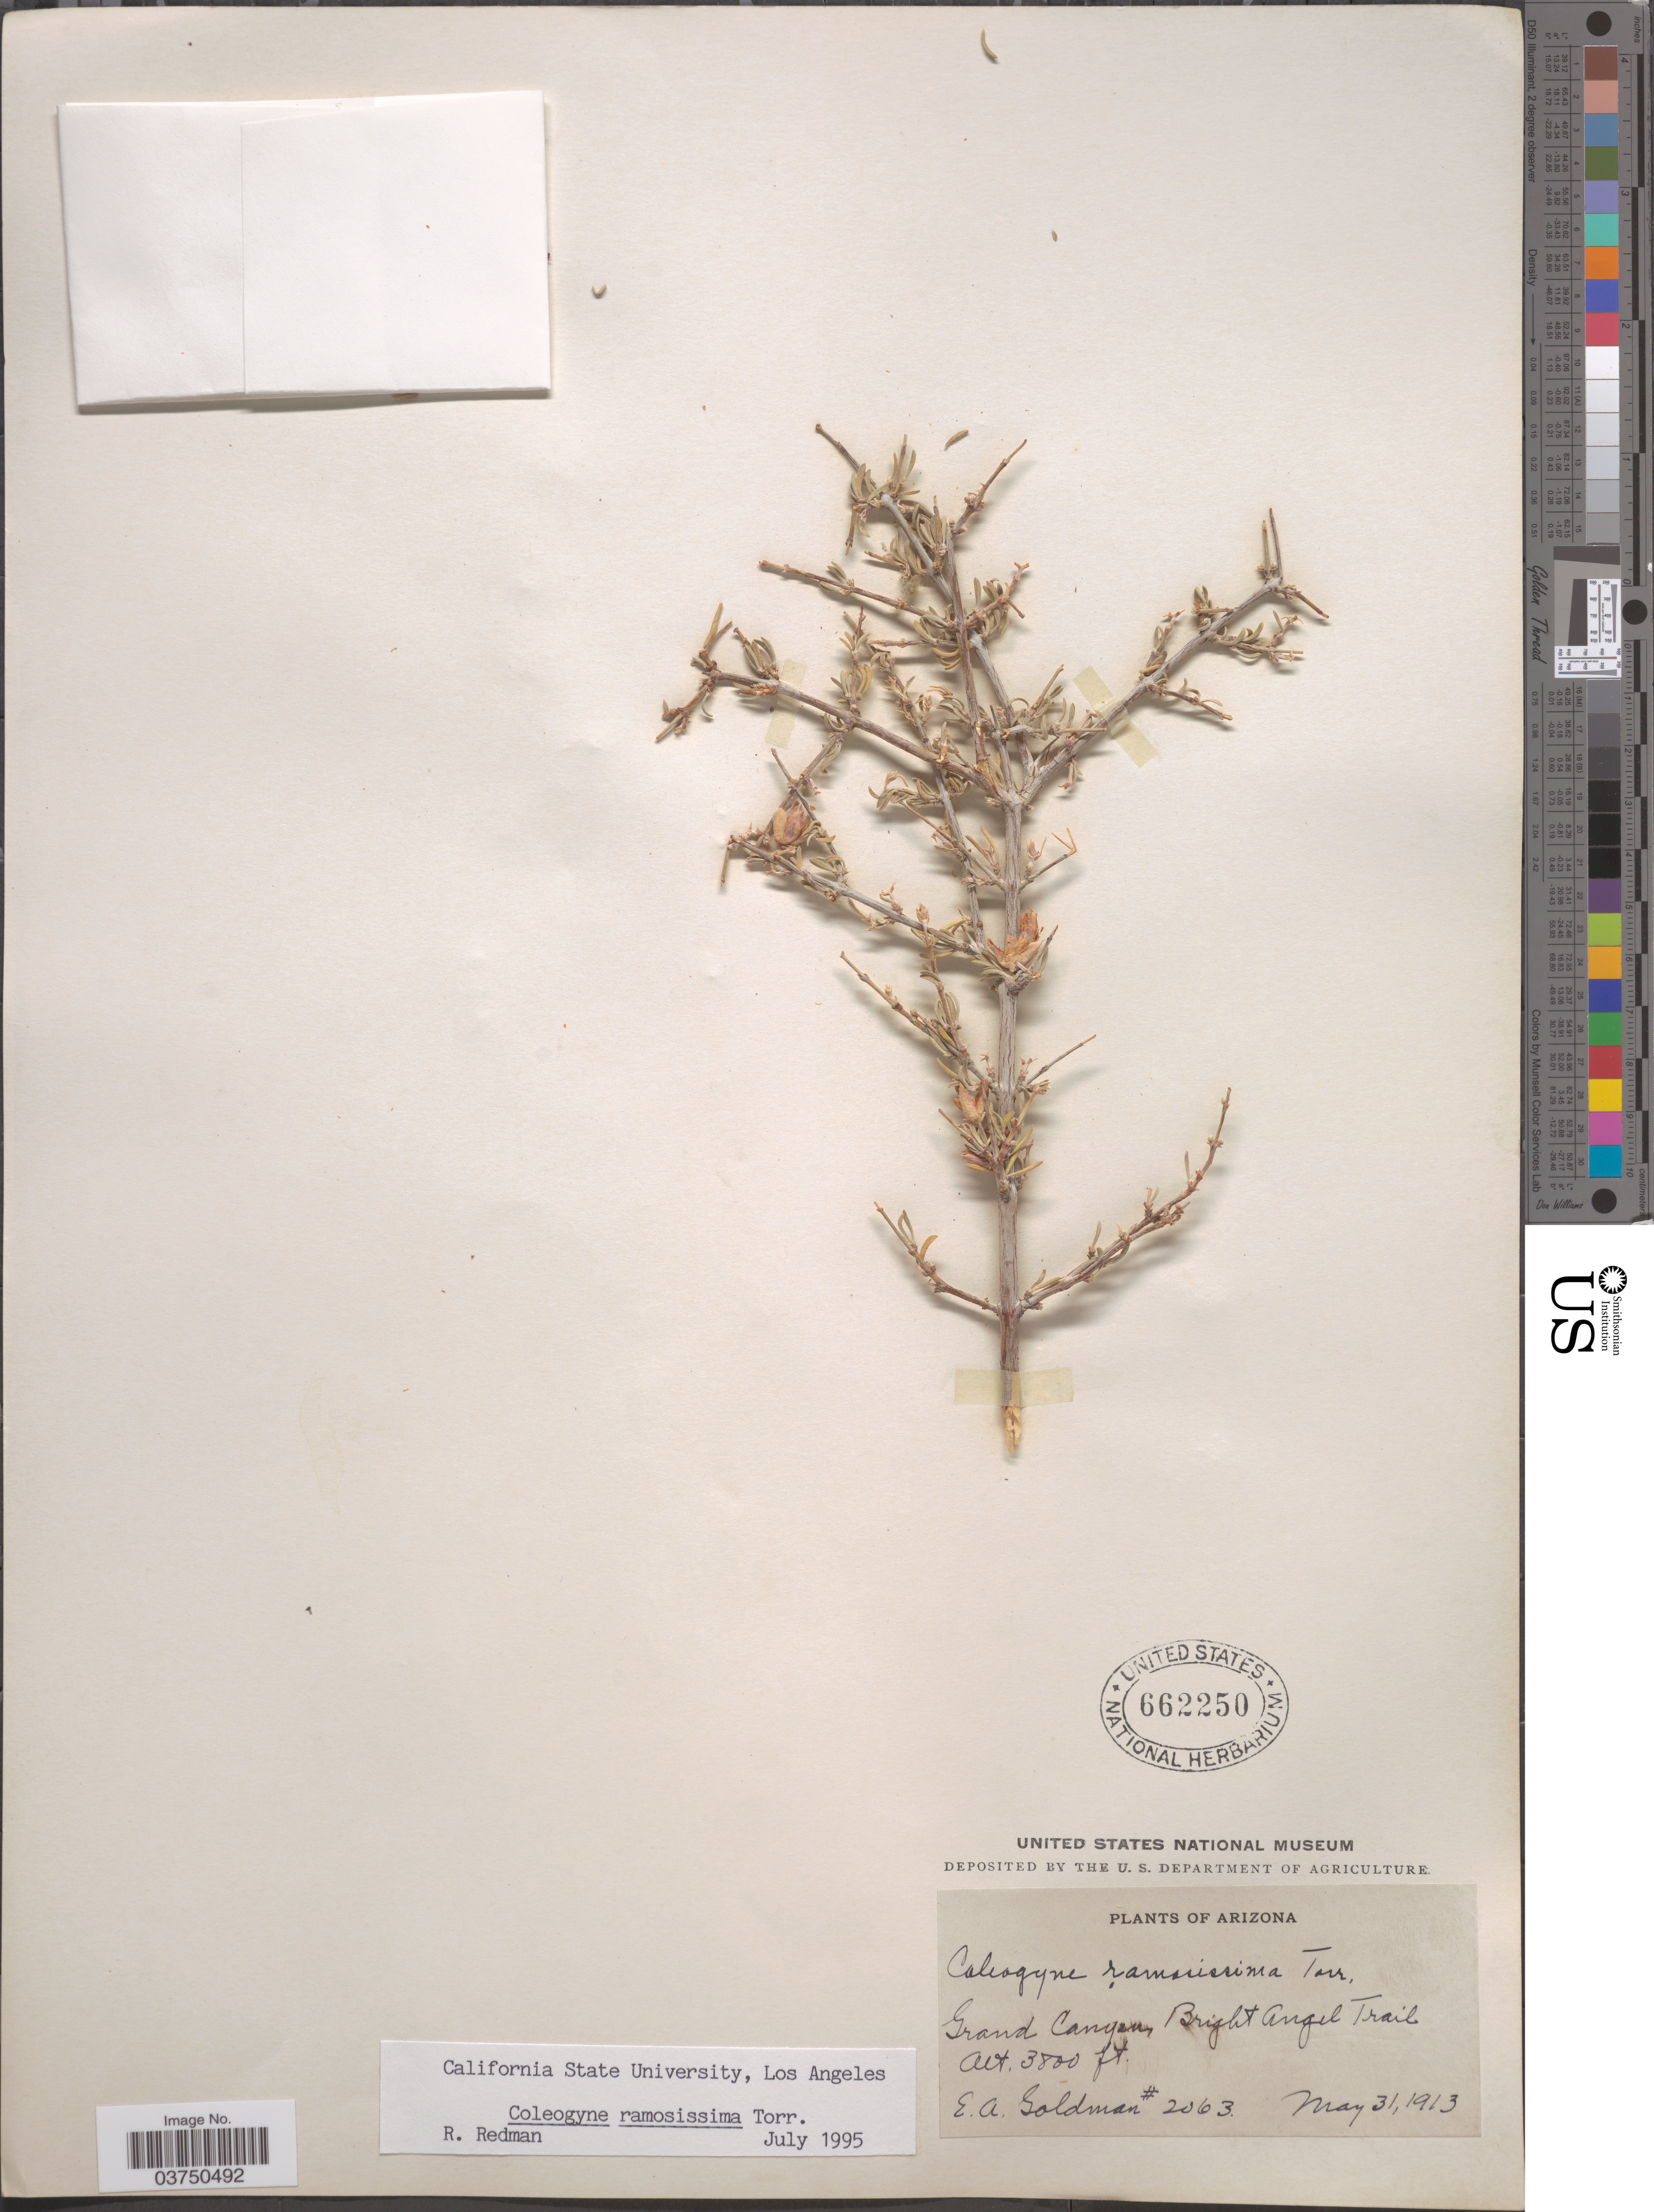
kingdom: Plantae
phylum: Tracheophyta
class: Magnoliopsida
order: Rosales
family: Rosaceae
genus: Coleogyne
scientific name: Coleogyne ramosissima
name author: Torr.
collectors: E. A. Goldman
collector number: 2063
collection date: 1913-05-31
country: United States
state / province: Arizona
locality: Grand Canyon, Bright Angel Trail.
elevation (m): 1158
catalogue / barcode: US 662250